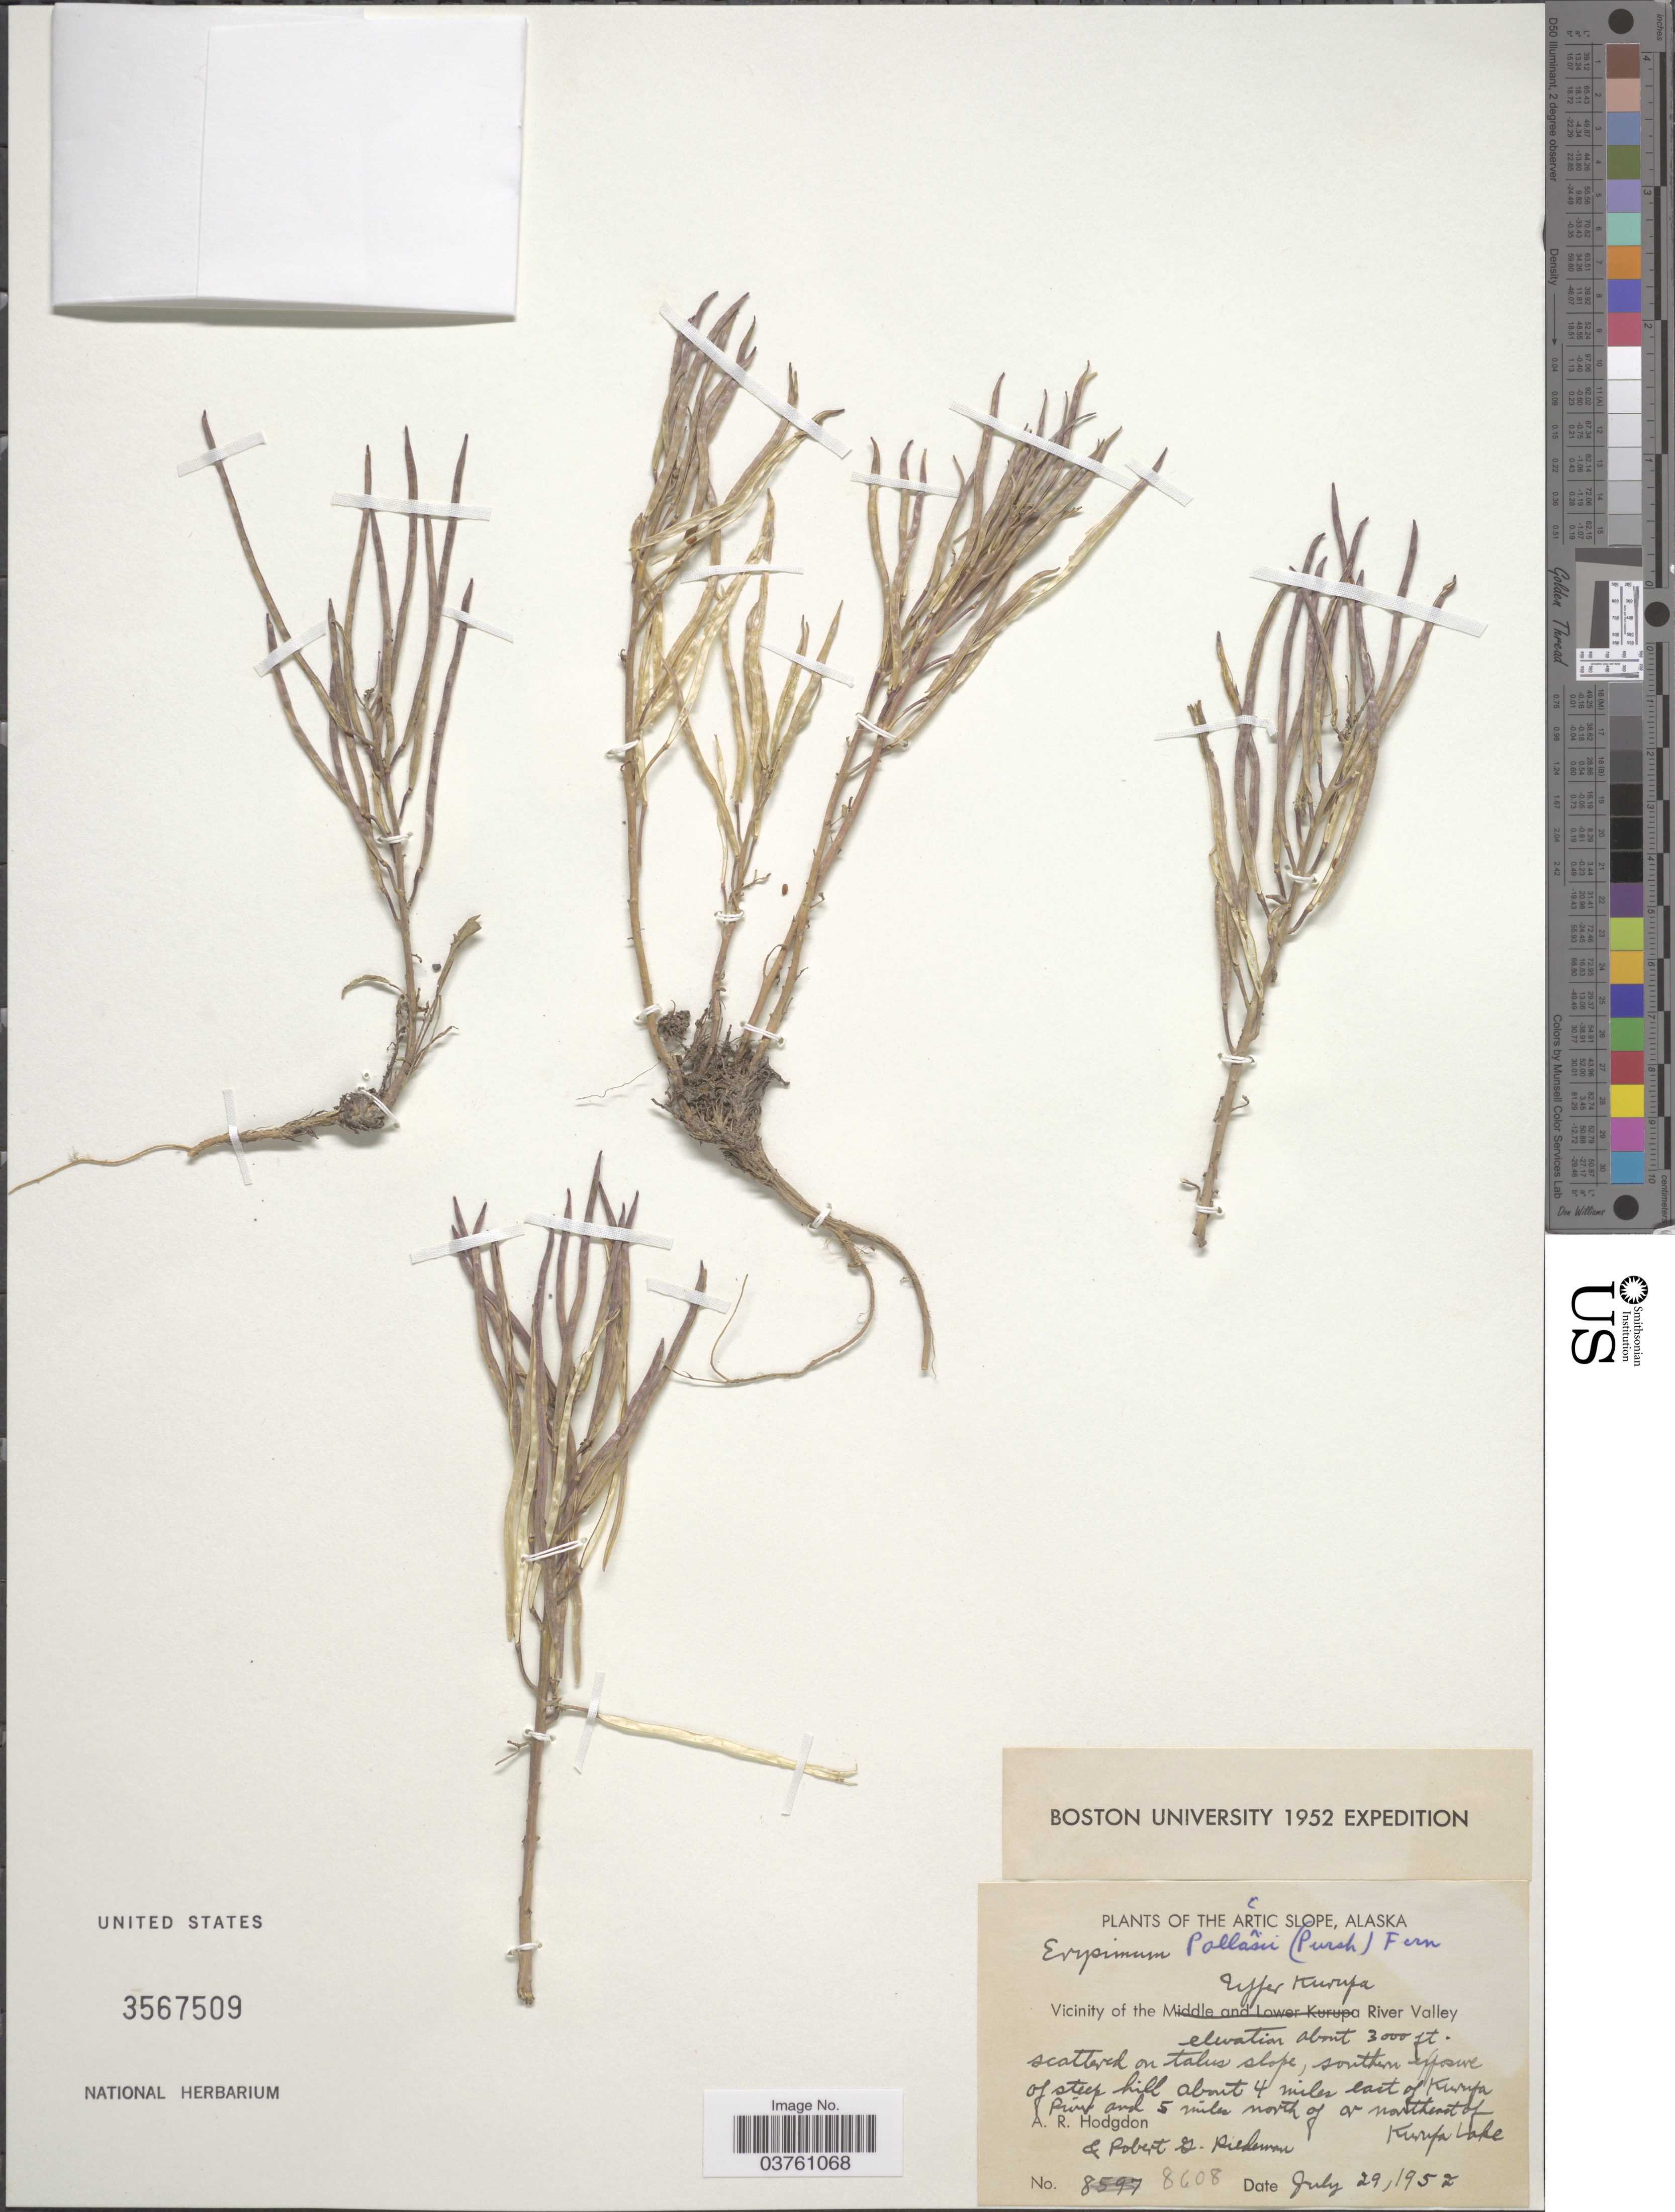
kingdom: Plantae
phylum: Tracheophyta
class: Magnoliopsida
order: Brassicales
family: Brassicaceae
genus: Erysimum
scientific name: Erysimum pallasii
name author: (Pursh) Fernald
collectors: A. R. Hodgdon & R. Riedeman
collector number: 8608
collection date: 1952-07-29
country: United States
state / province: Alaska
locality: The Arctic Slope. Vicinity of the Upper Kurupa River Valley. Scattered on talus slope, southern exposure of steep hill about 4 miles east of Kurupa Point and 5 miles north of or northeast of Kurupa Lake.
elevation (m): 914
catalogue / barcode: US 3567509